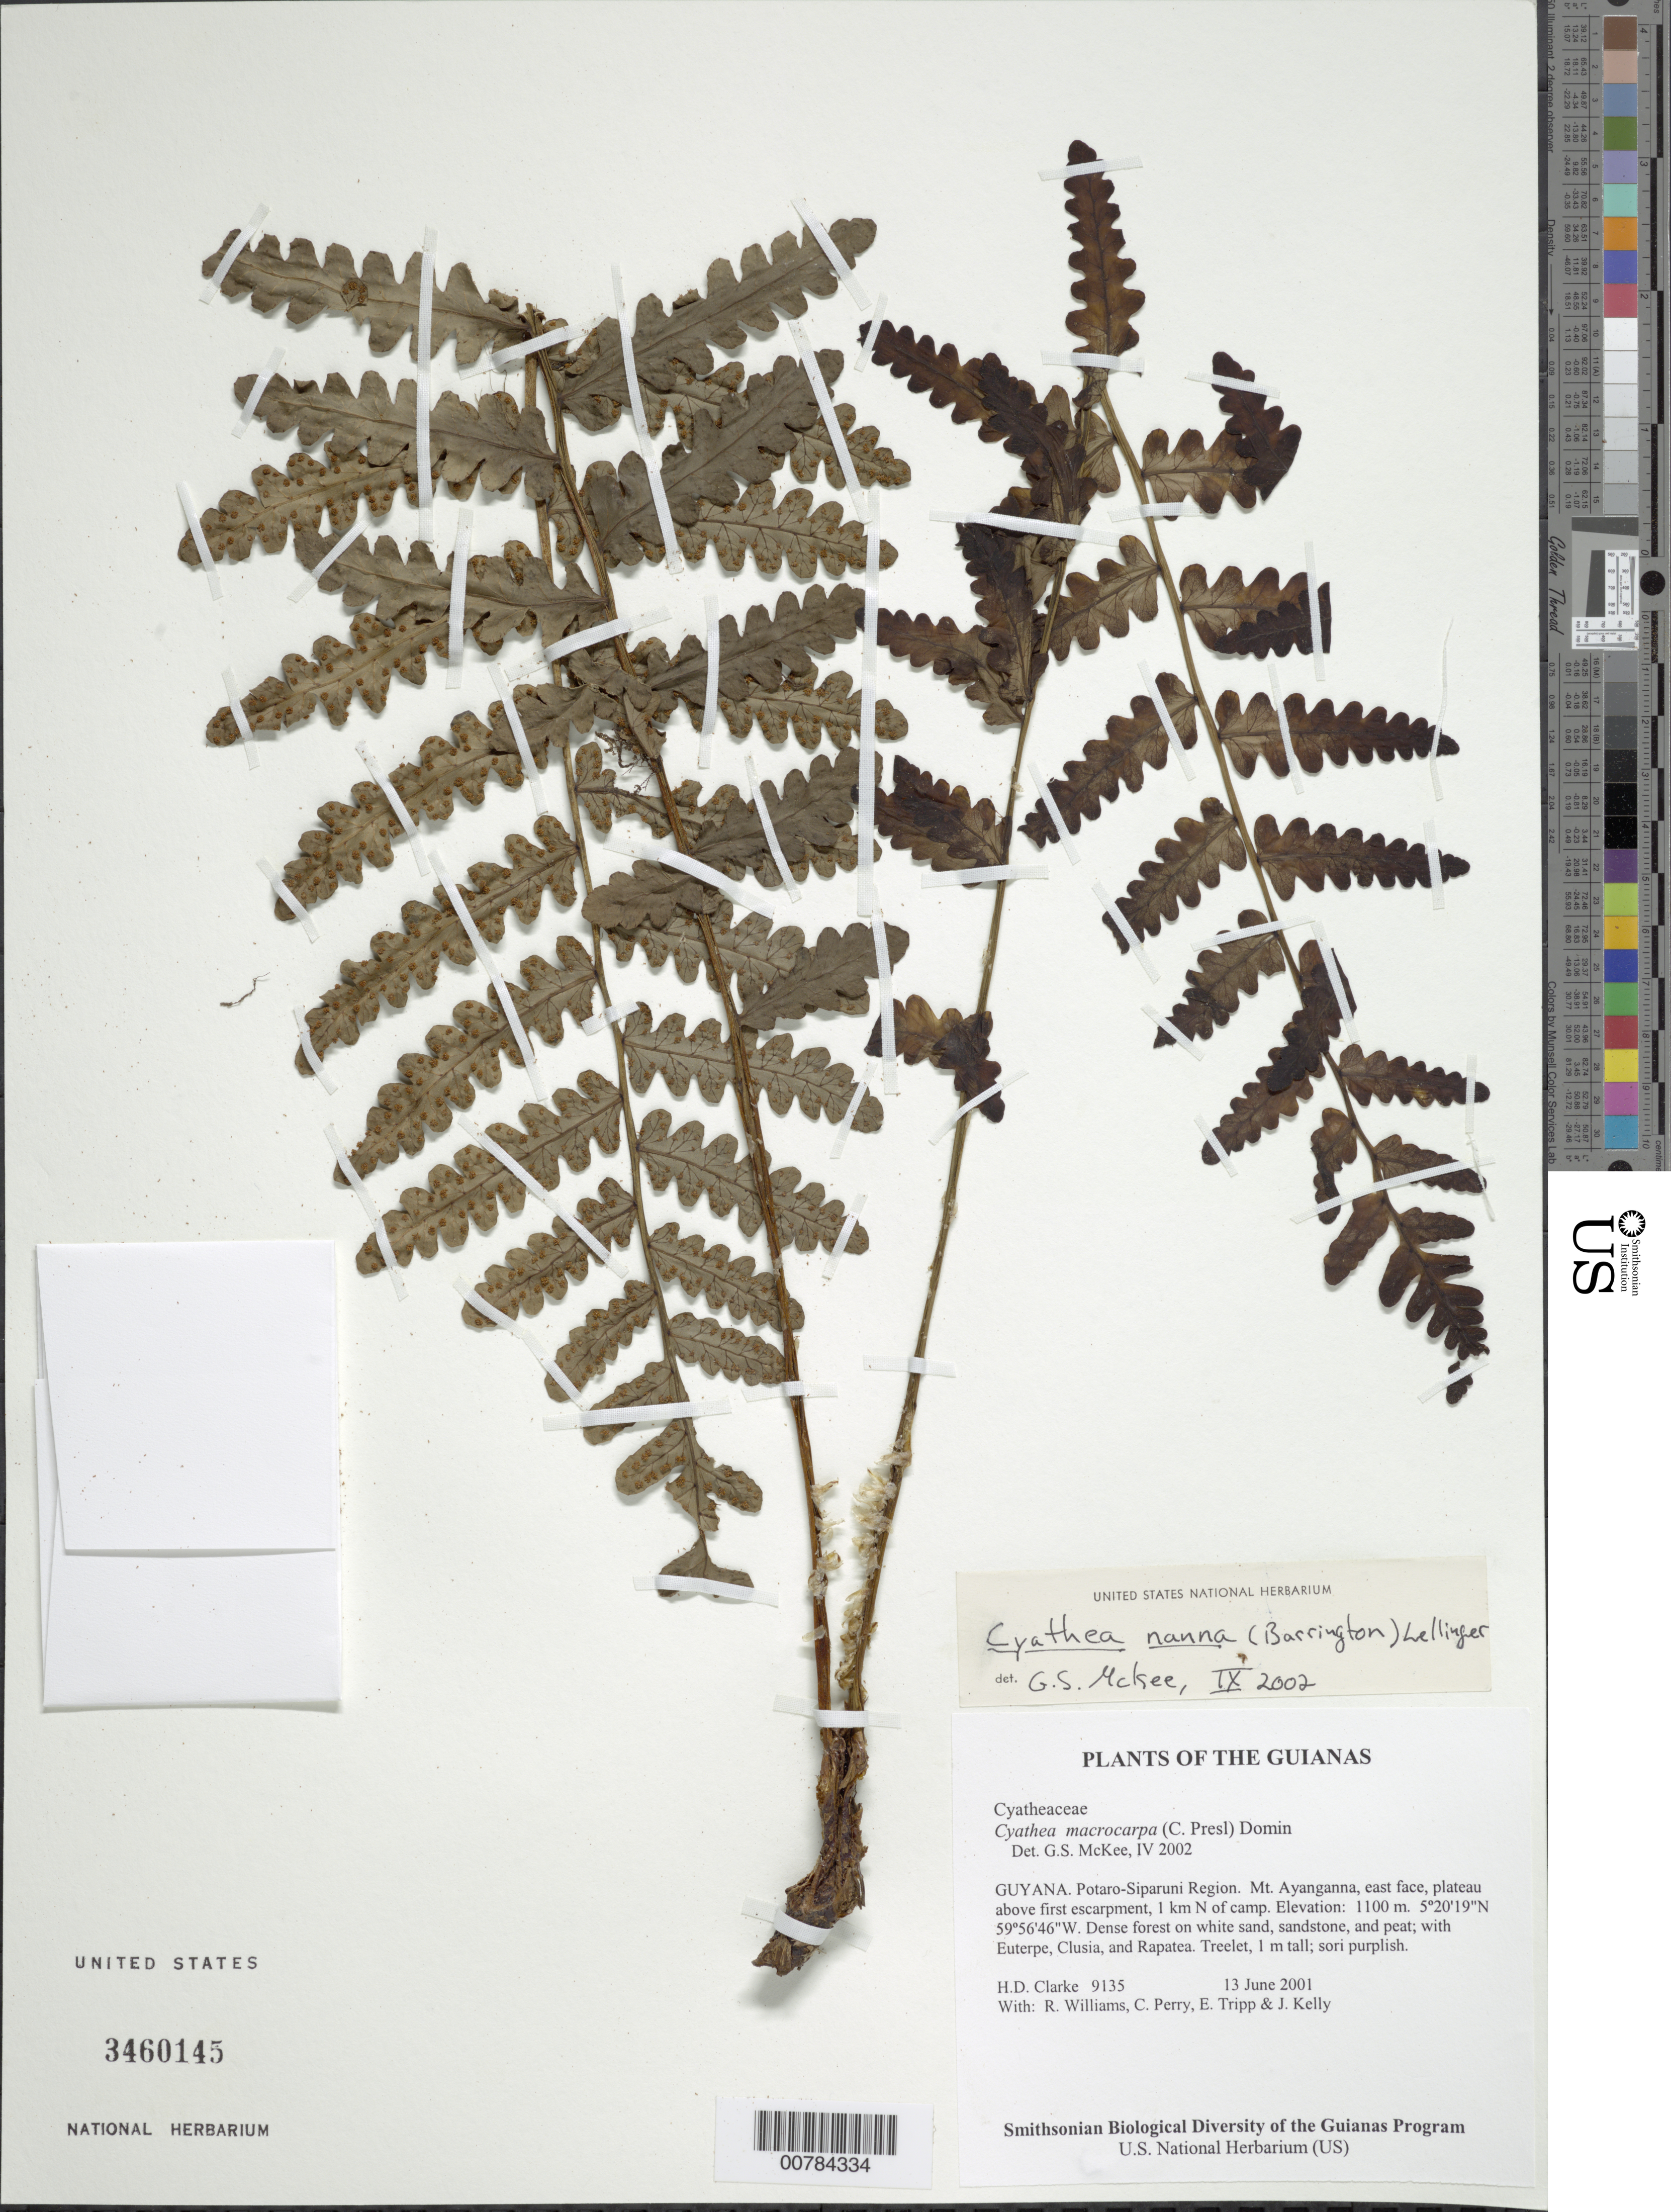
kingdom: Plantae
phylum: Tracheophyta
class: Polypodiopsida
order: Cyatheales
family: Cyatheaceae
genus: Cyathea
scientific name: Cyathea nanna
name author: (Barrington) Lellinger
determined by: McKee, G. S., (US), NMNH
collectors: H. D. Clarke, R. Williams, C. Perry, E. Tripp & J. Kelly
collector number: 9135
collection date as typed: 13 June 2001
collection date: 2001-06-13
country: Guyana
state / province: Potaro-Siparuni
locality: Mt. Ayanganna, east face, plateau above first escarpment, 1 km N of camp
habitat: Dense forest on white sand, sandstone, and peat; with Euterpe, Clusia, and Rapatea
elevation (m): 1100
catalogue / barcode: US 3460145